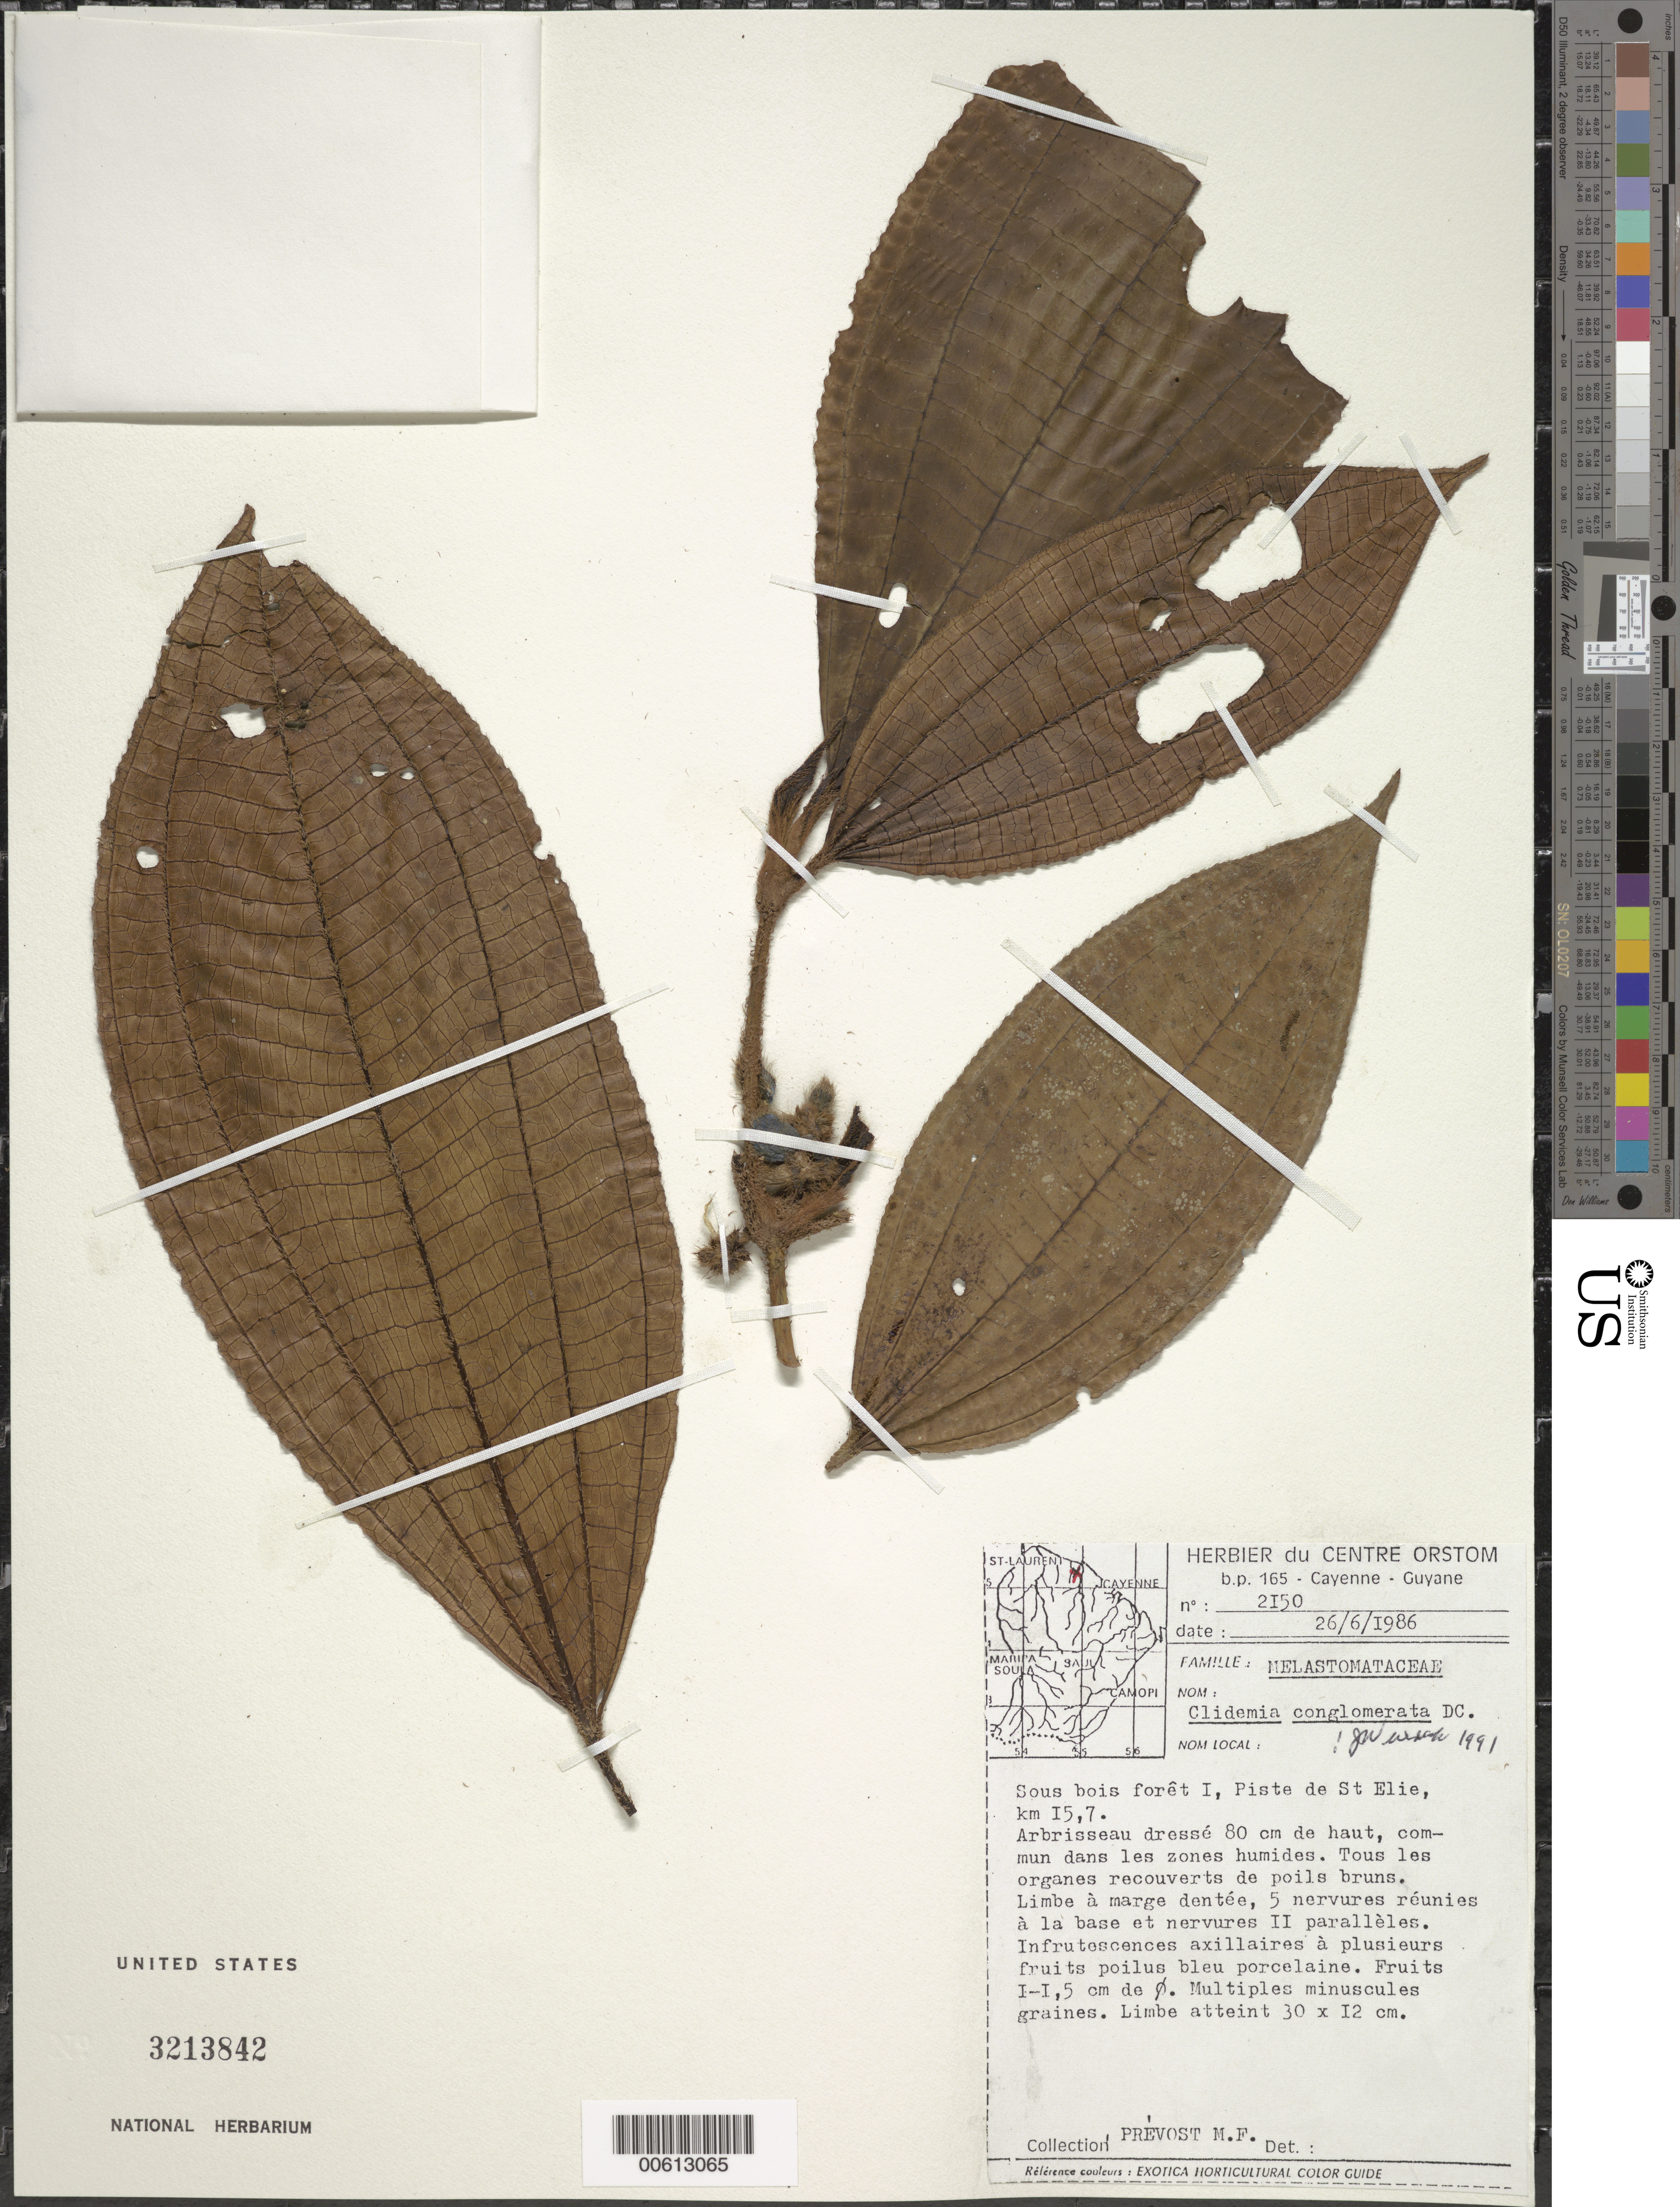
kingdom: Plantae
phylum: Tracheophyta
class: Magnoliopsida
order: Myrtales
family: Melastomataceae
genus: Clidemia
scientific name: Clidemia conglomerata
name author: DC.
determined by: Wurdack, John J., (US), US (UNITED STATES)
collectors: M.-F. Prévost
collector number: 2150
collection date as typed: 26-Jun-86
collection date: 1986-06-26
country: French Guiana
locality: Piste de Saint-Élie, km 15.7, Foret 1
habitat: Sous bois; dans les zones humides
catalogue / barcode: US 3213842